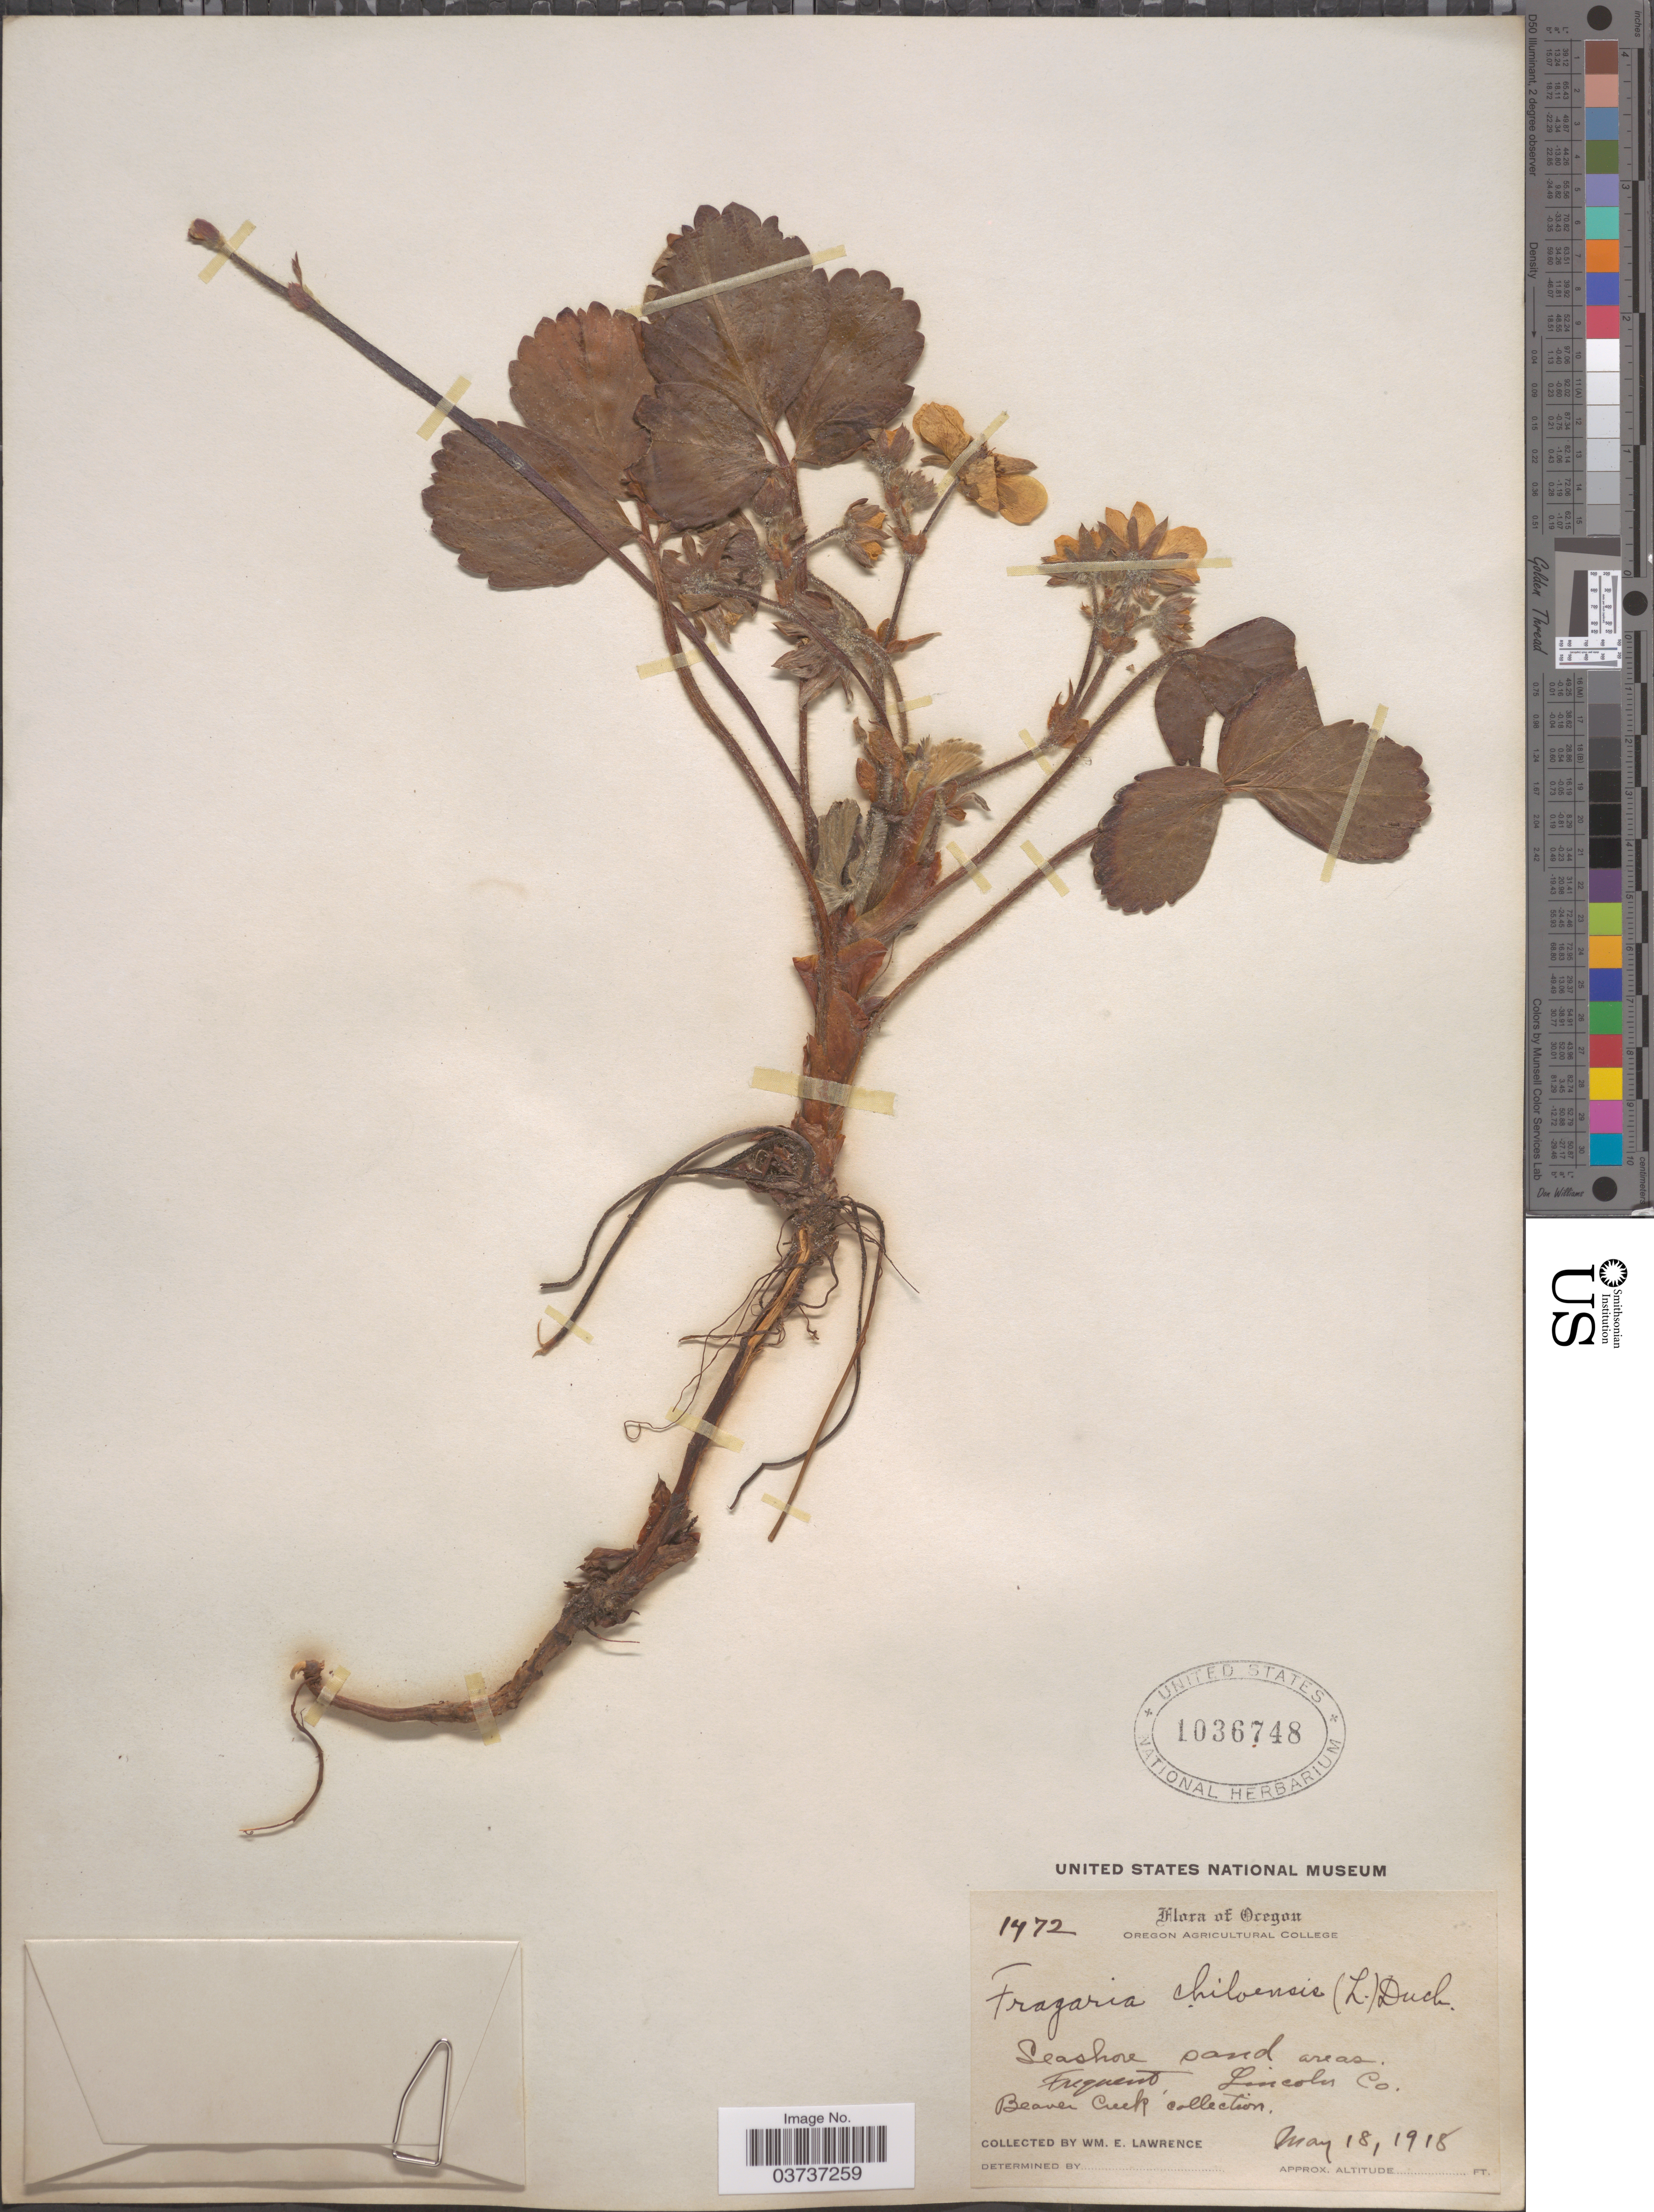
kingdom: Plantae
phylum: Tracheophyta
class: Magnoliopsida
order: Rosales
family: Rosaceae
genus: Fragaria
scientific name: Fragaria chiloensis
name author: (L.) Mill.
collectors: W. Lawrence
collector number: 1472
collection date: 1918-05-18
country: United States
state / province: Oregon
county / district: Lincoln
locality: Lincoln Co. Beaver Creek collection.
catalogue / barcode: US 1036748